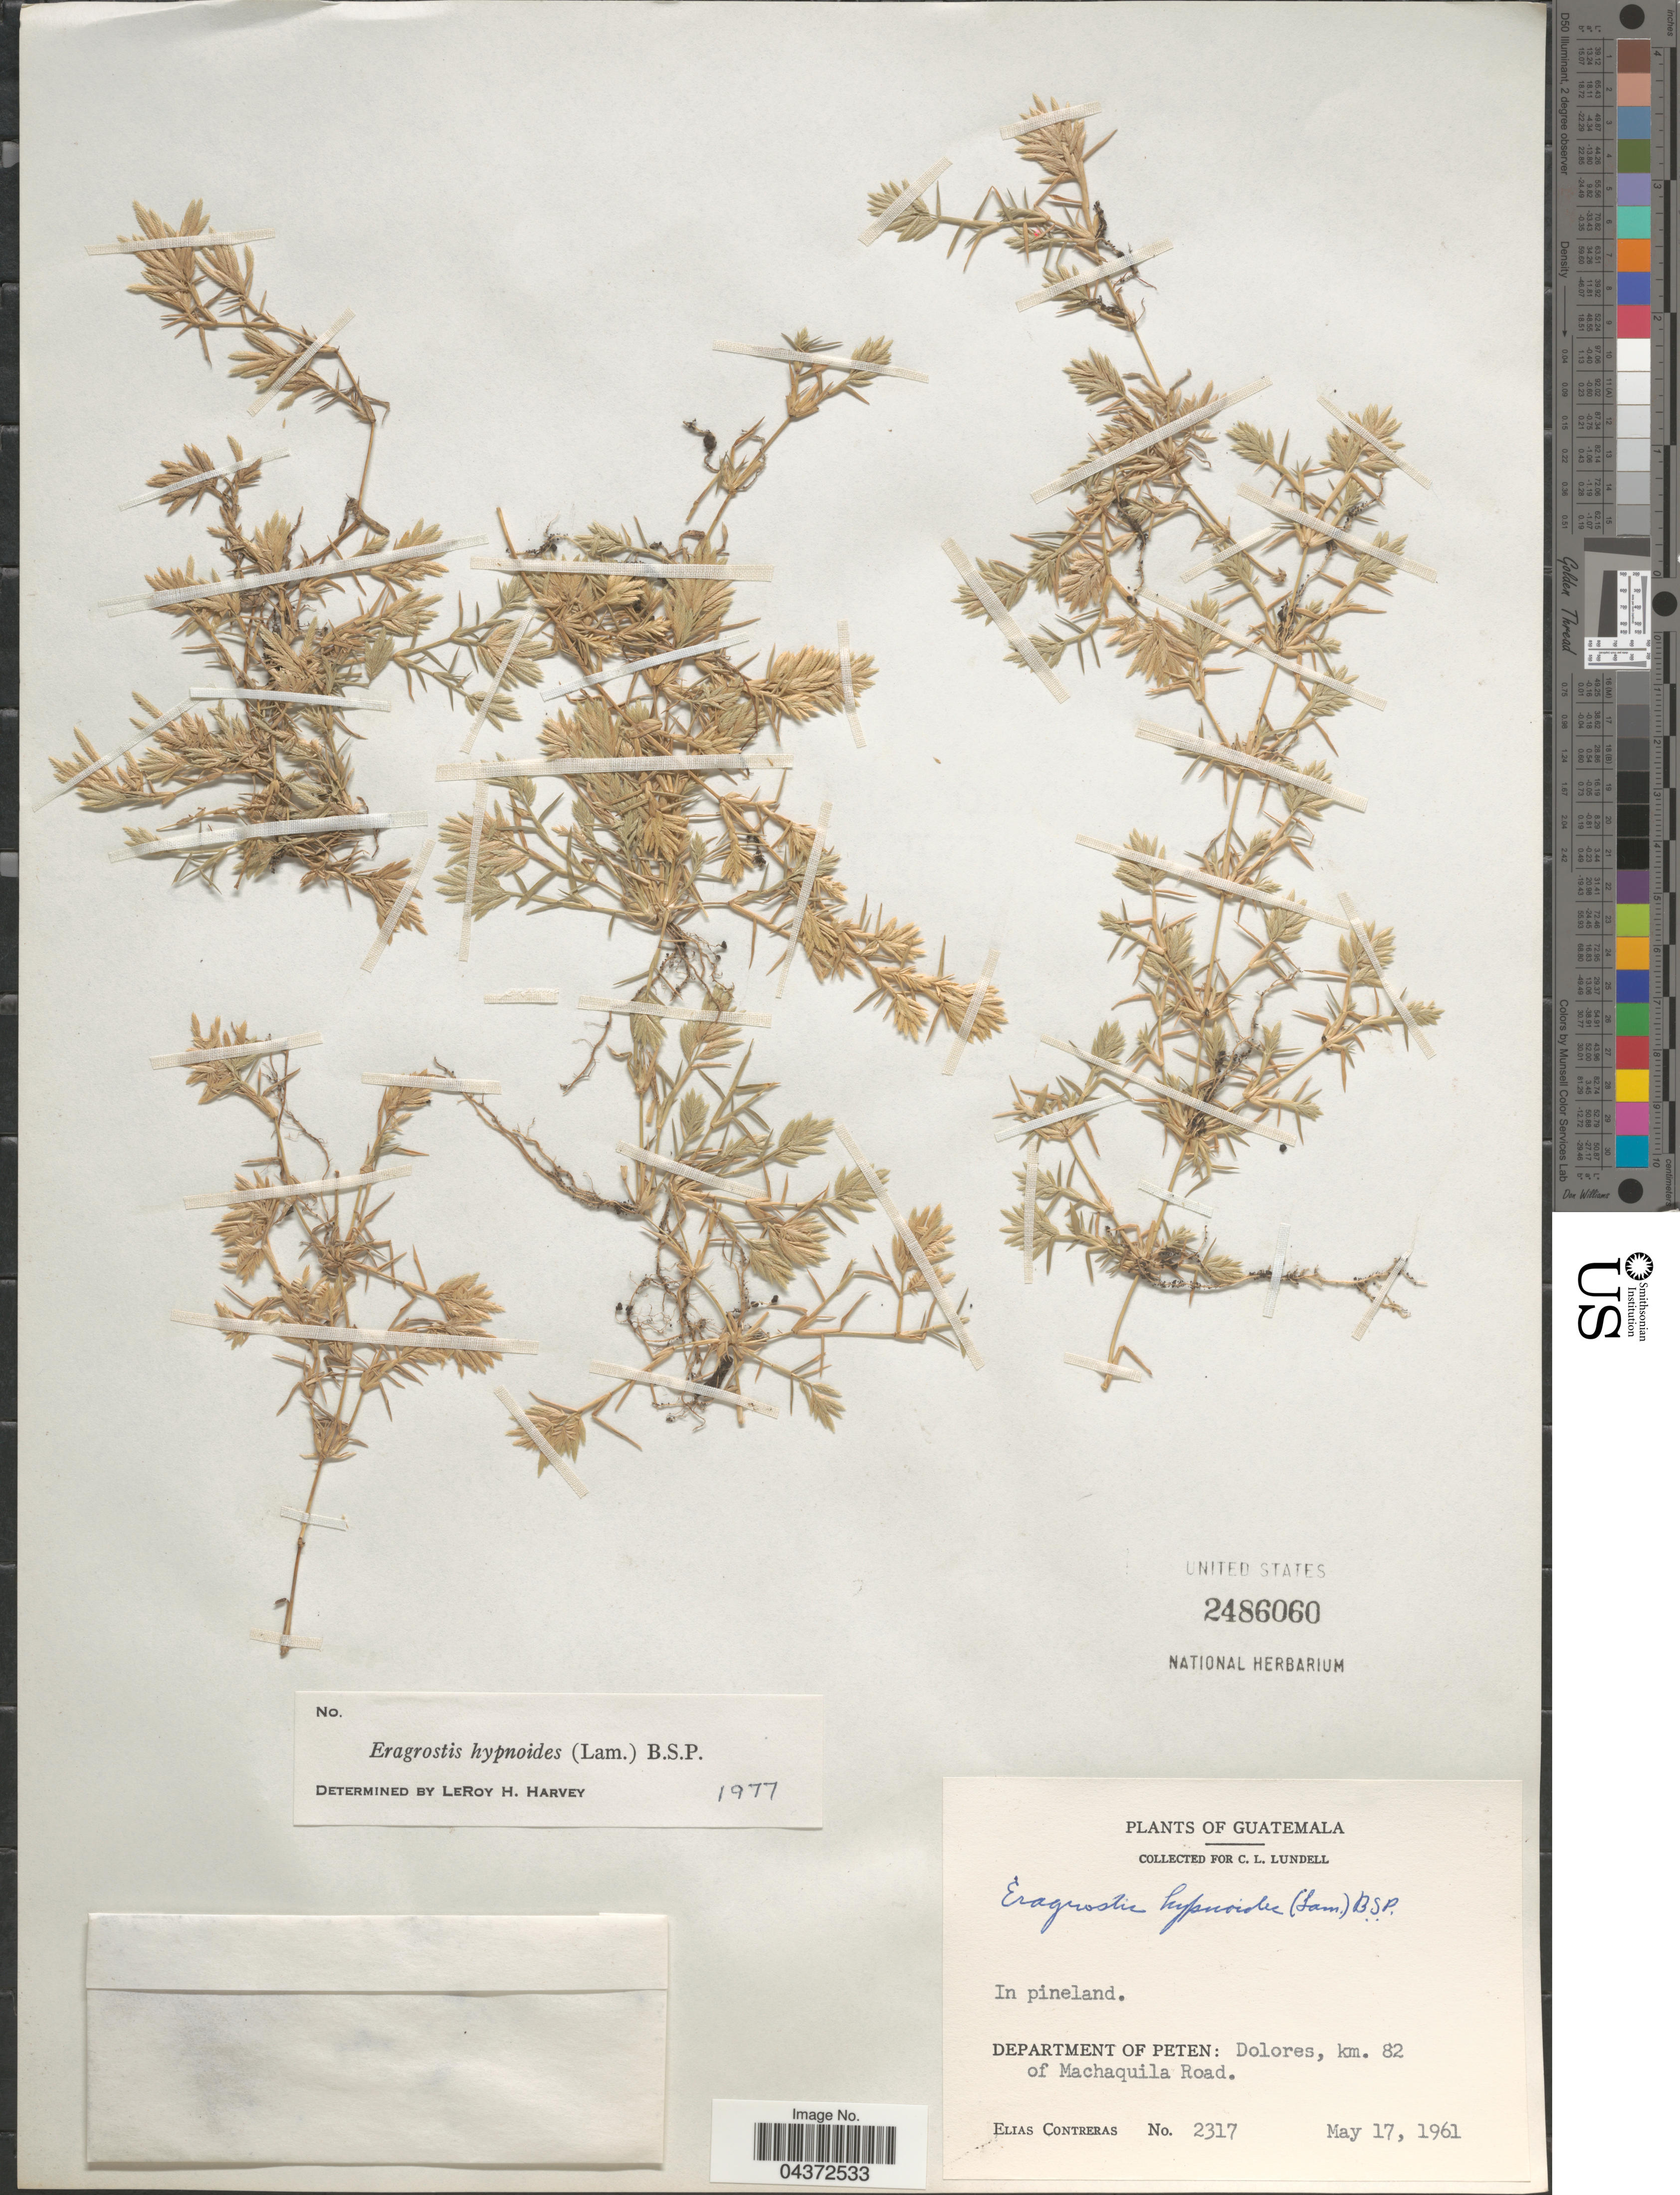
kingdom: Plantae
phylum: Tracheophyta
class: Liliopsida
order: Poales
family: Poaceae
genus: Eragrostis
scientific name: Eragrostis hypnoides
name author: (Lam.) Britton, Stearns & Poggenb.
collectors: E. Contreras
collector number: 2317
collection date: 1961-05-17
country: Guatemala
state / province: El Peten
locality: In pineland. Department of Peten: Dolores, km. 82 of Machaquila Road.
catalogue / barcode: US 2486060